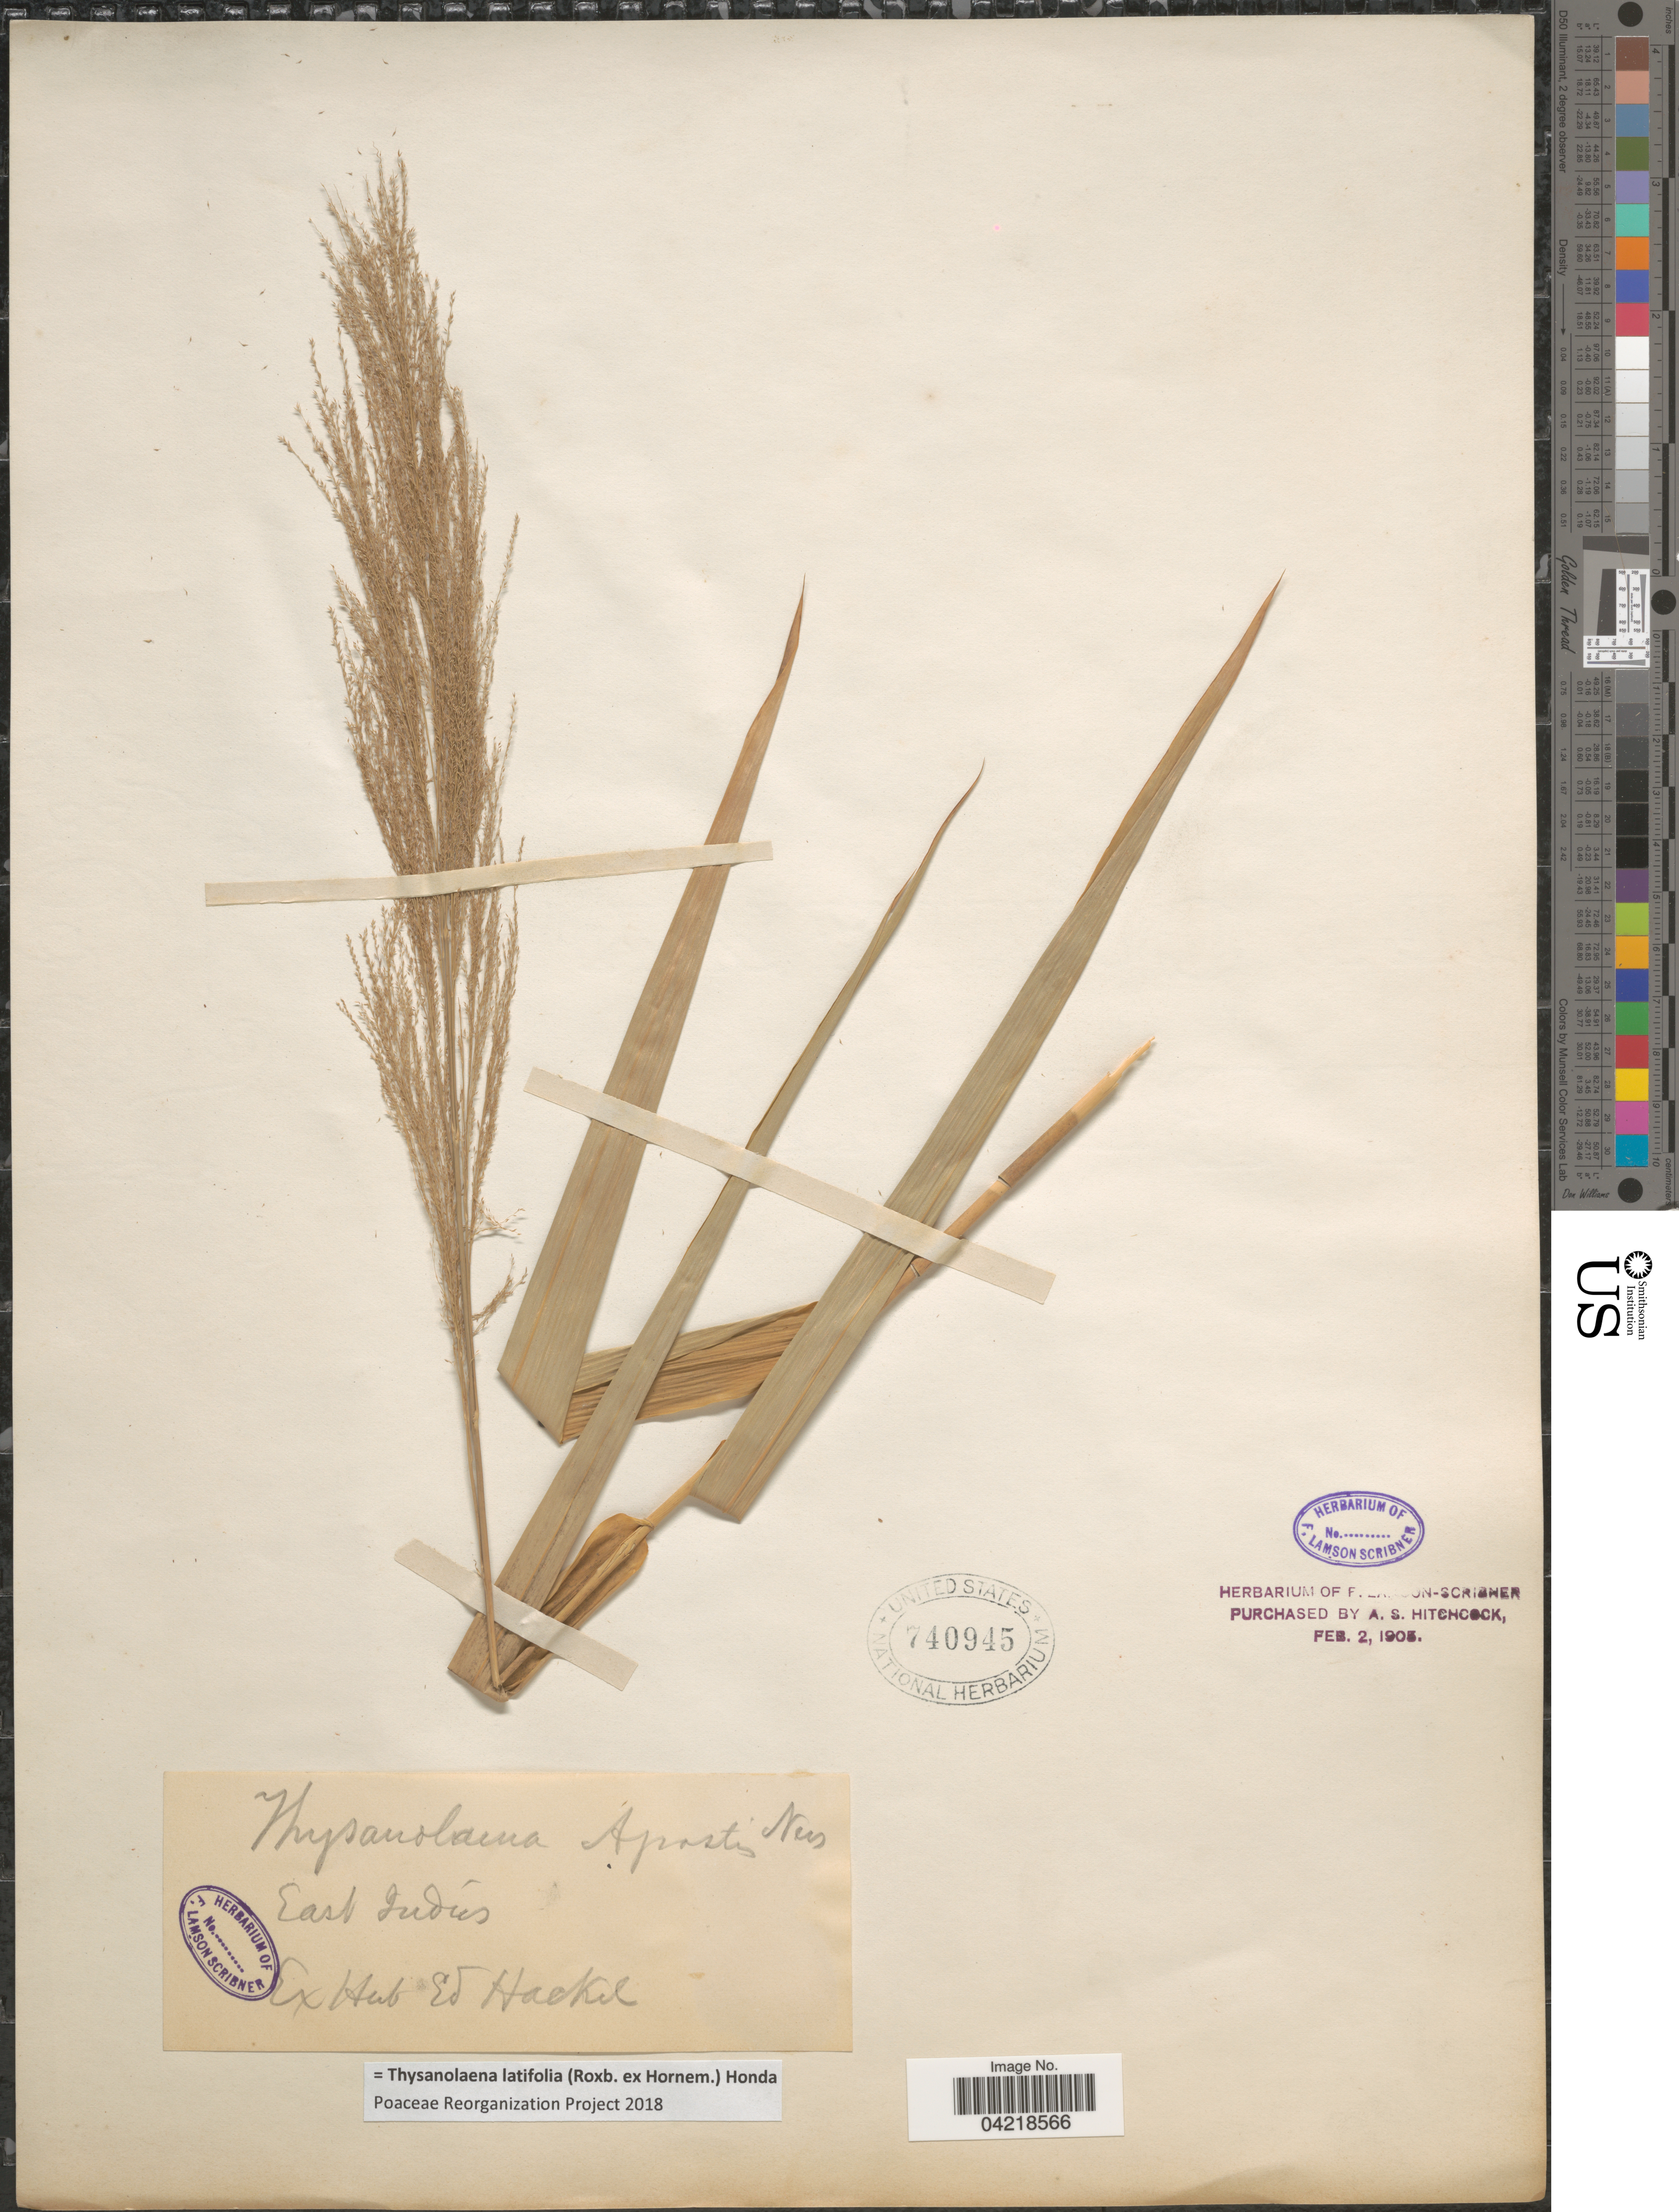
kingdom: Plantae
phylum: Tracheophyta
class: Liliopsida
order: Poales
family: Poaceae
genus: Thysanolaena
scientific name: Thysanolaena latifolia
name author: (Roxb. ex Hornem.) Honda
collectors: ex herb. E. Hackel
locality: East Indies.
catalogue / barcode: US 740945